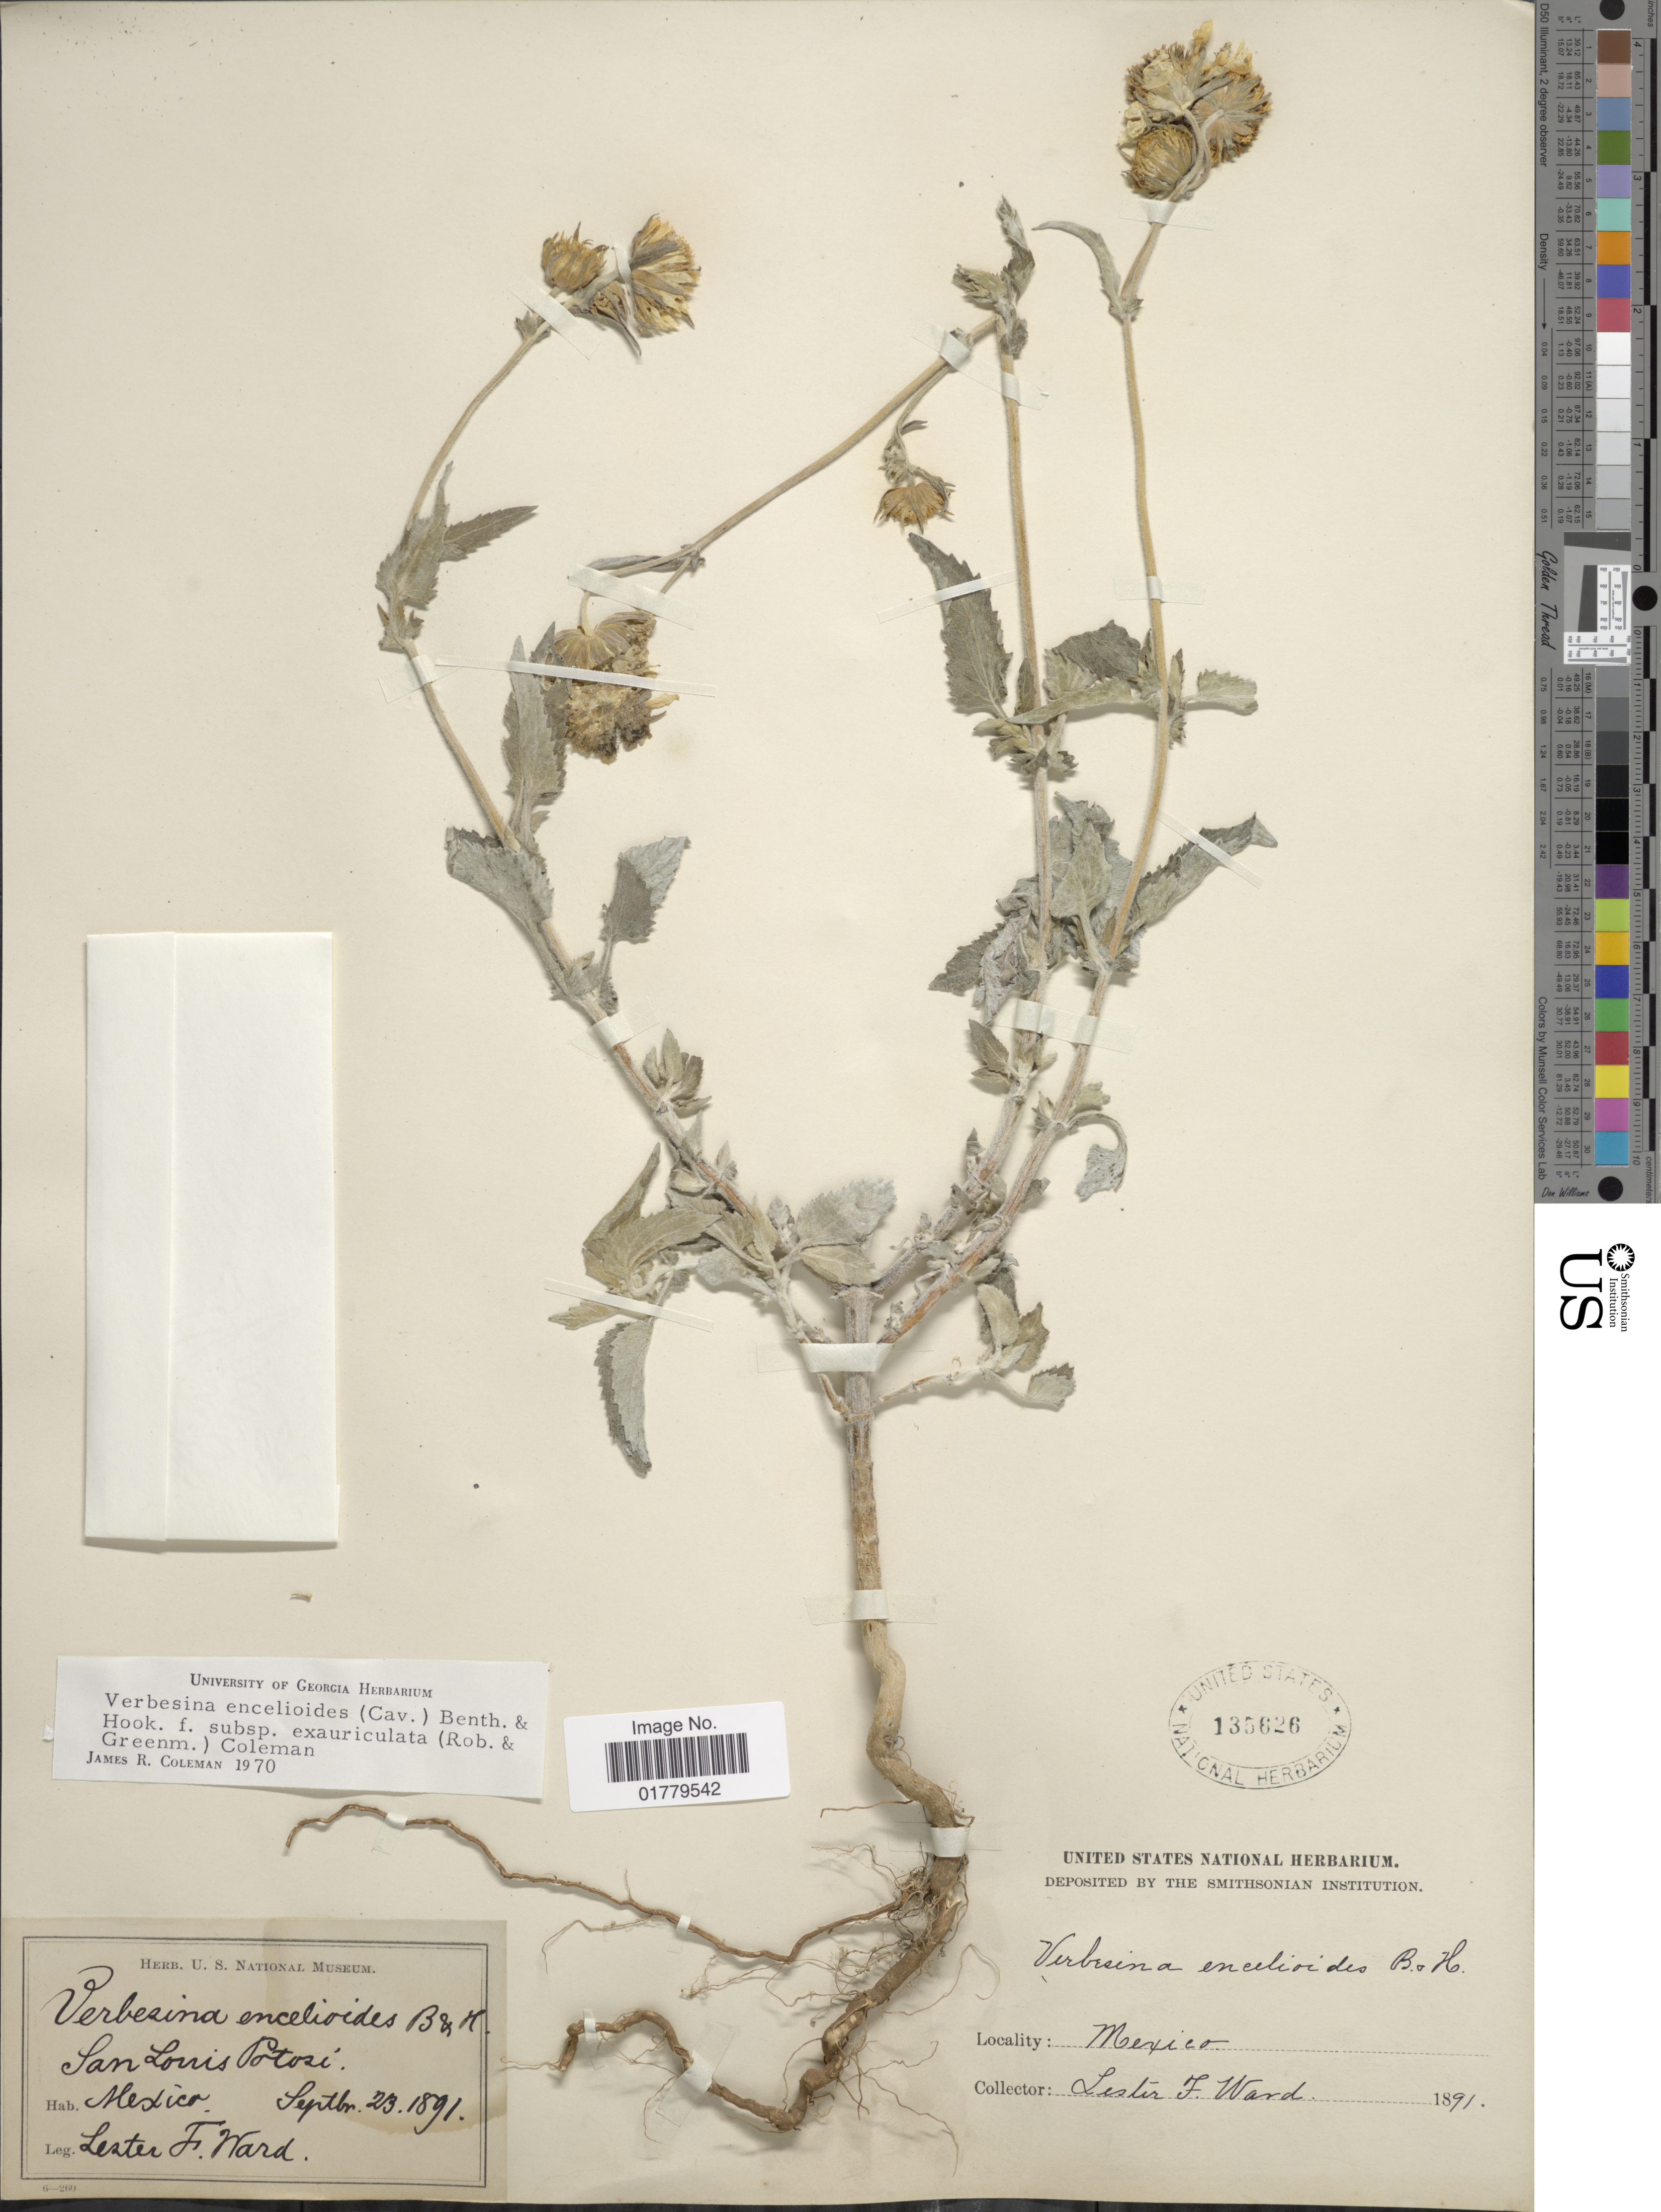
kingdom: Plantae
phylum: Tracheophyta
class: Magnoliopsida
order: Asterales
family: Asteraceae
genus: Verbesina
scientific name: Verbesina encelioides var. cana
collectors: L. F. Ward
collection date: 1891-09-23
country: Mexico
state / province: San Luis Potosí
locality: San Luis Potosi, Mexico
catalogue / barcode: US 135626